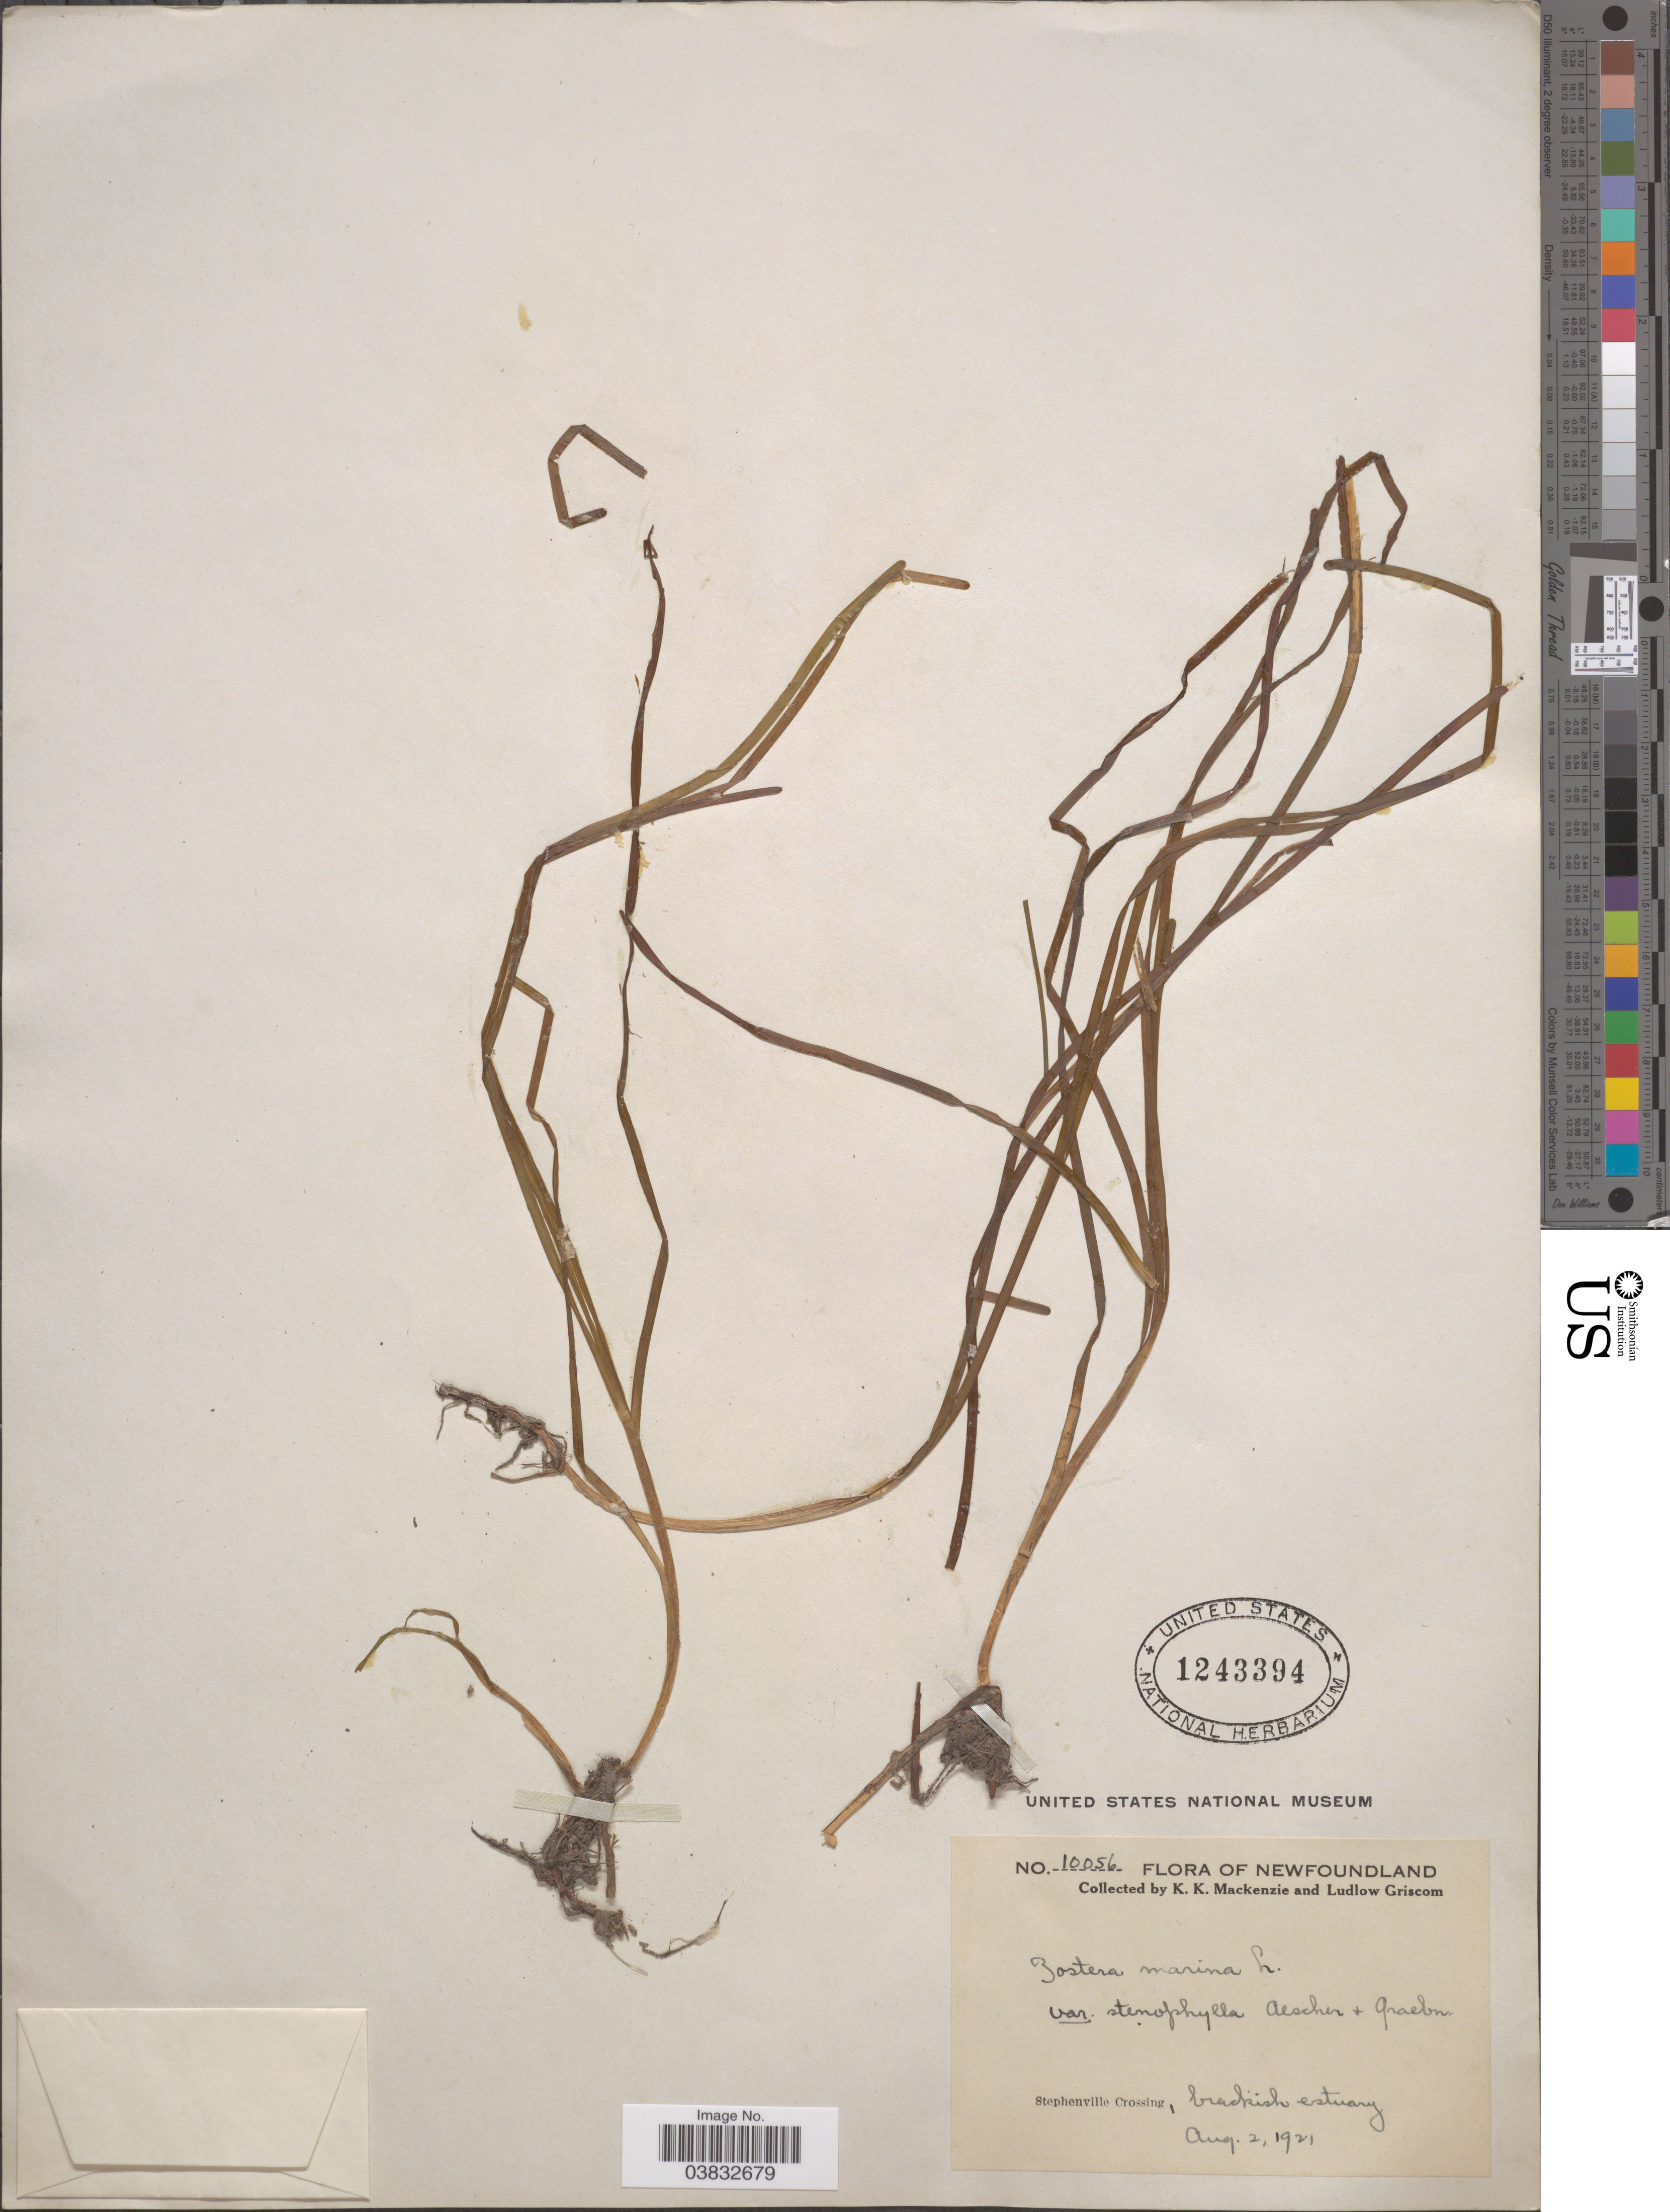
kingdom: Plantae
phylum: Tracheophyta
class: Liliopsida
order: Alismatales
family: Zosteraceae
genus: Zostera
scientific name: Zostera marina var. stenophylla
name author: (Raf.) Asch. & Graebn.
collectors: K. K. Mackenzie & L. Griscom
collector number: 10056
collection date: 1921-08-02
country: Canada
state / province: Newfoundland and Labrador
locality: Stephenville Crossing, brackish estuary.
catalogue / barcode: US 1243394